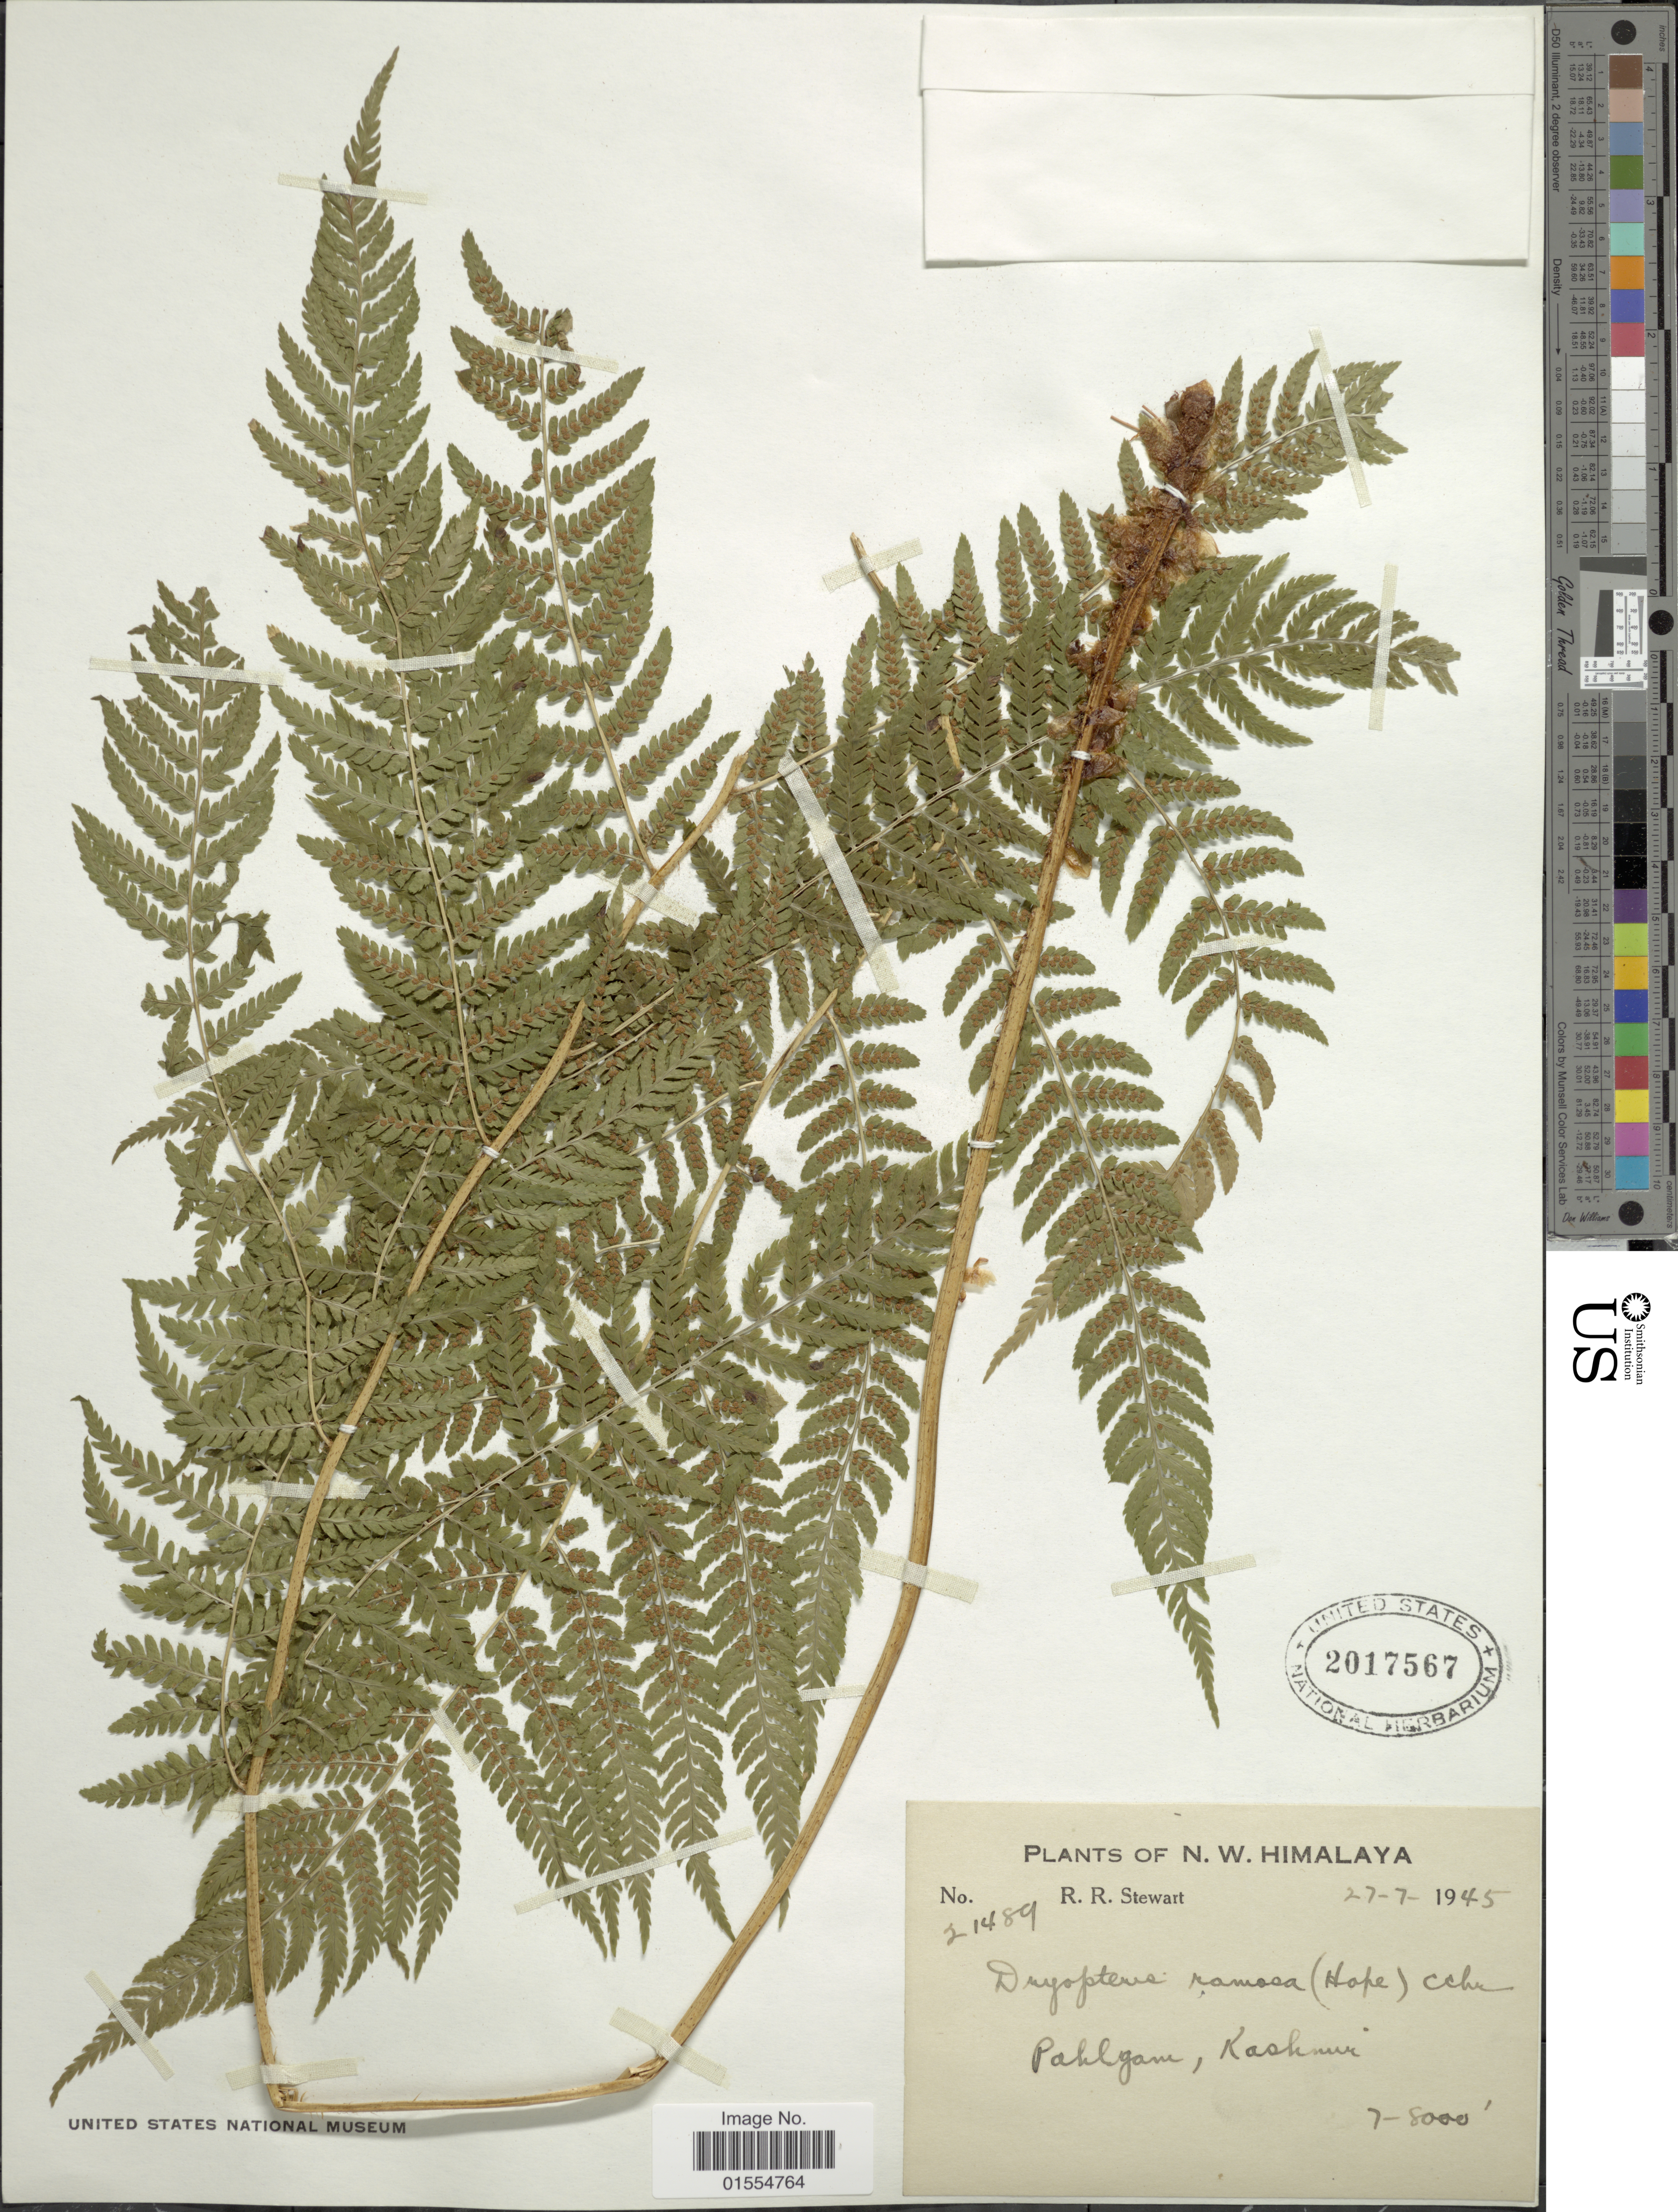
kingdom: Plantae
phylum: Tracheophyta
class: Polypodiopsida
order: Polypodiales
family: Dryopteridaceae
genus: Dryopteris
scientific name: Dryopteris ramosa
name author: (C. Hope) C. Chr.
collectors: R. R. Stewart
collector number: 21489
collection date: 1945-07-27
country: India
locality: N. W. Himalaya, Pahlgam, Kashmir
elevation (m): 2134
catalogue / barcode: US 2017567